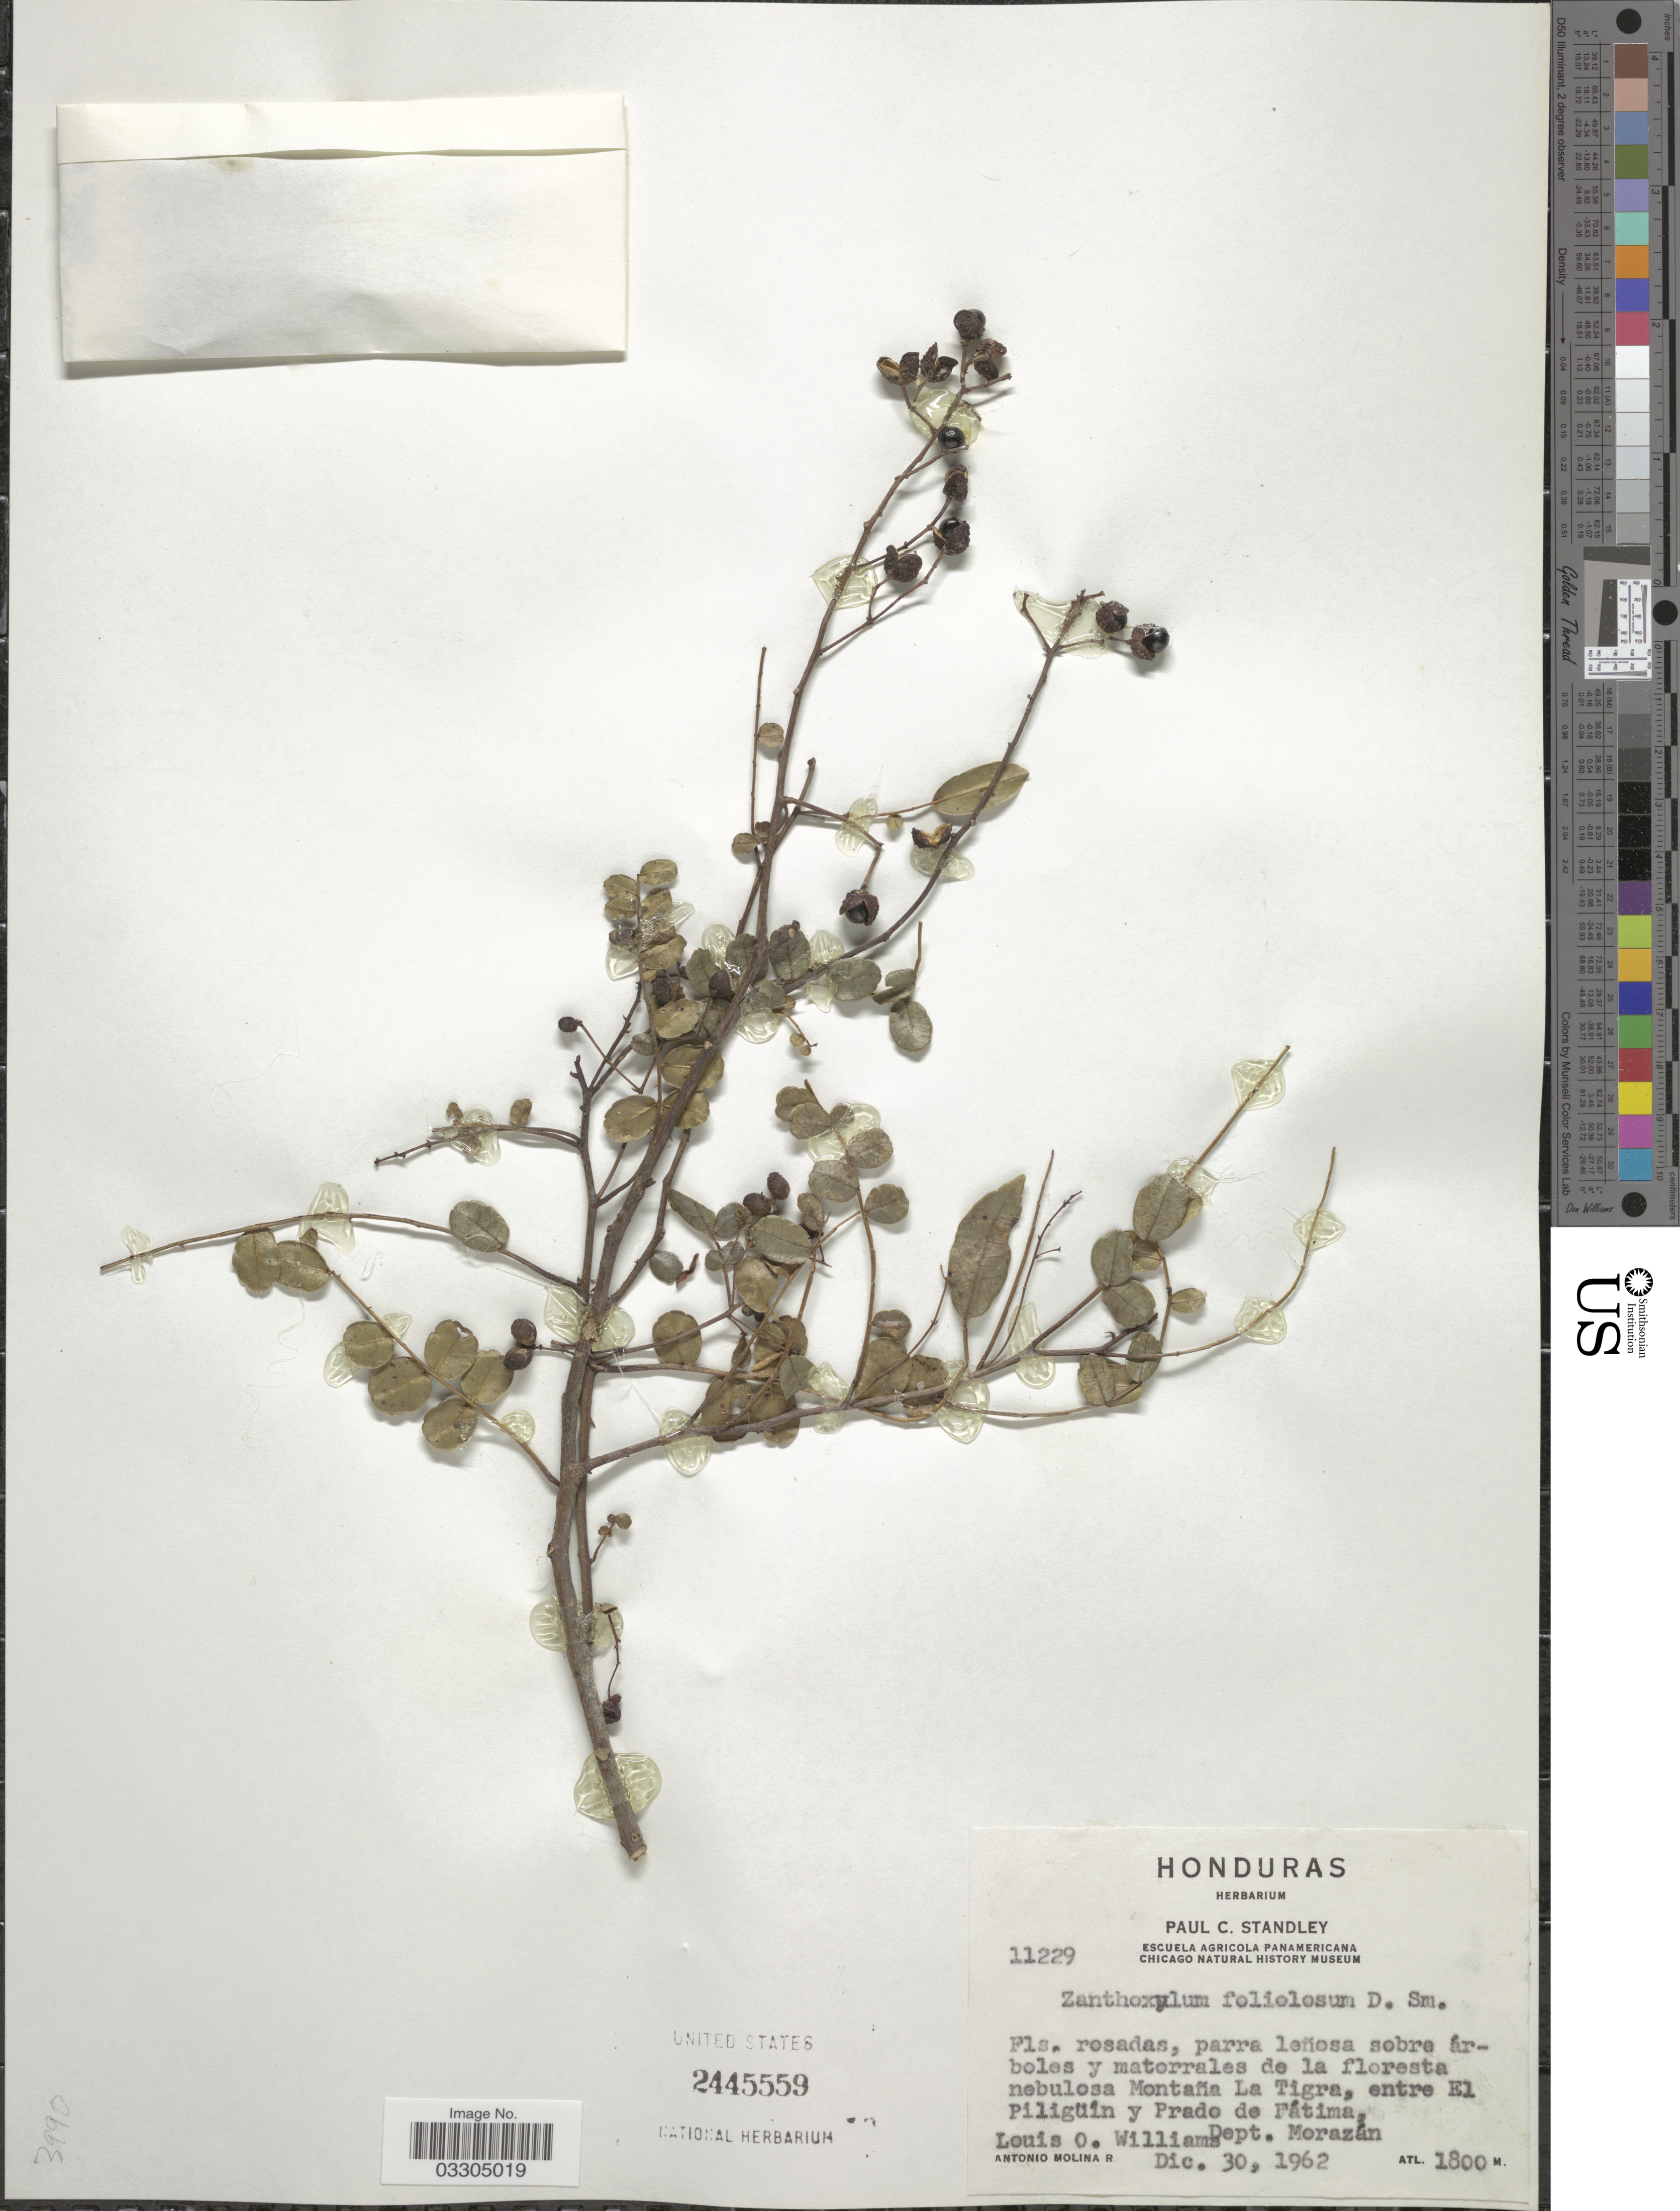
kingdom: Plantae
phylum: Tracheophyta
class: Magnoliopsida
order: Sapindales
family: Rutaceae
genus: Zanthoxylum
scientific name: Zanthoxylum foliolosum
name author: Donn. Sm.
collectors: L. O. Williams & A. Molina R.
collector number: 11229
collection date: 1962-12-30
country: Honduras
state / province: Fco. Morazán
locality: Montaña La Tigra, entre El Piligüin y Prado de Fátima. Dept. Morazán.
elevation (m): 1800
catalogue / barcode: US 2445559